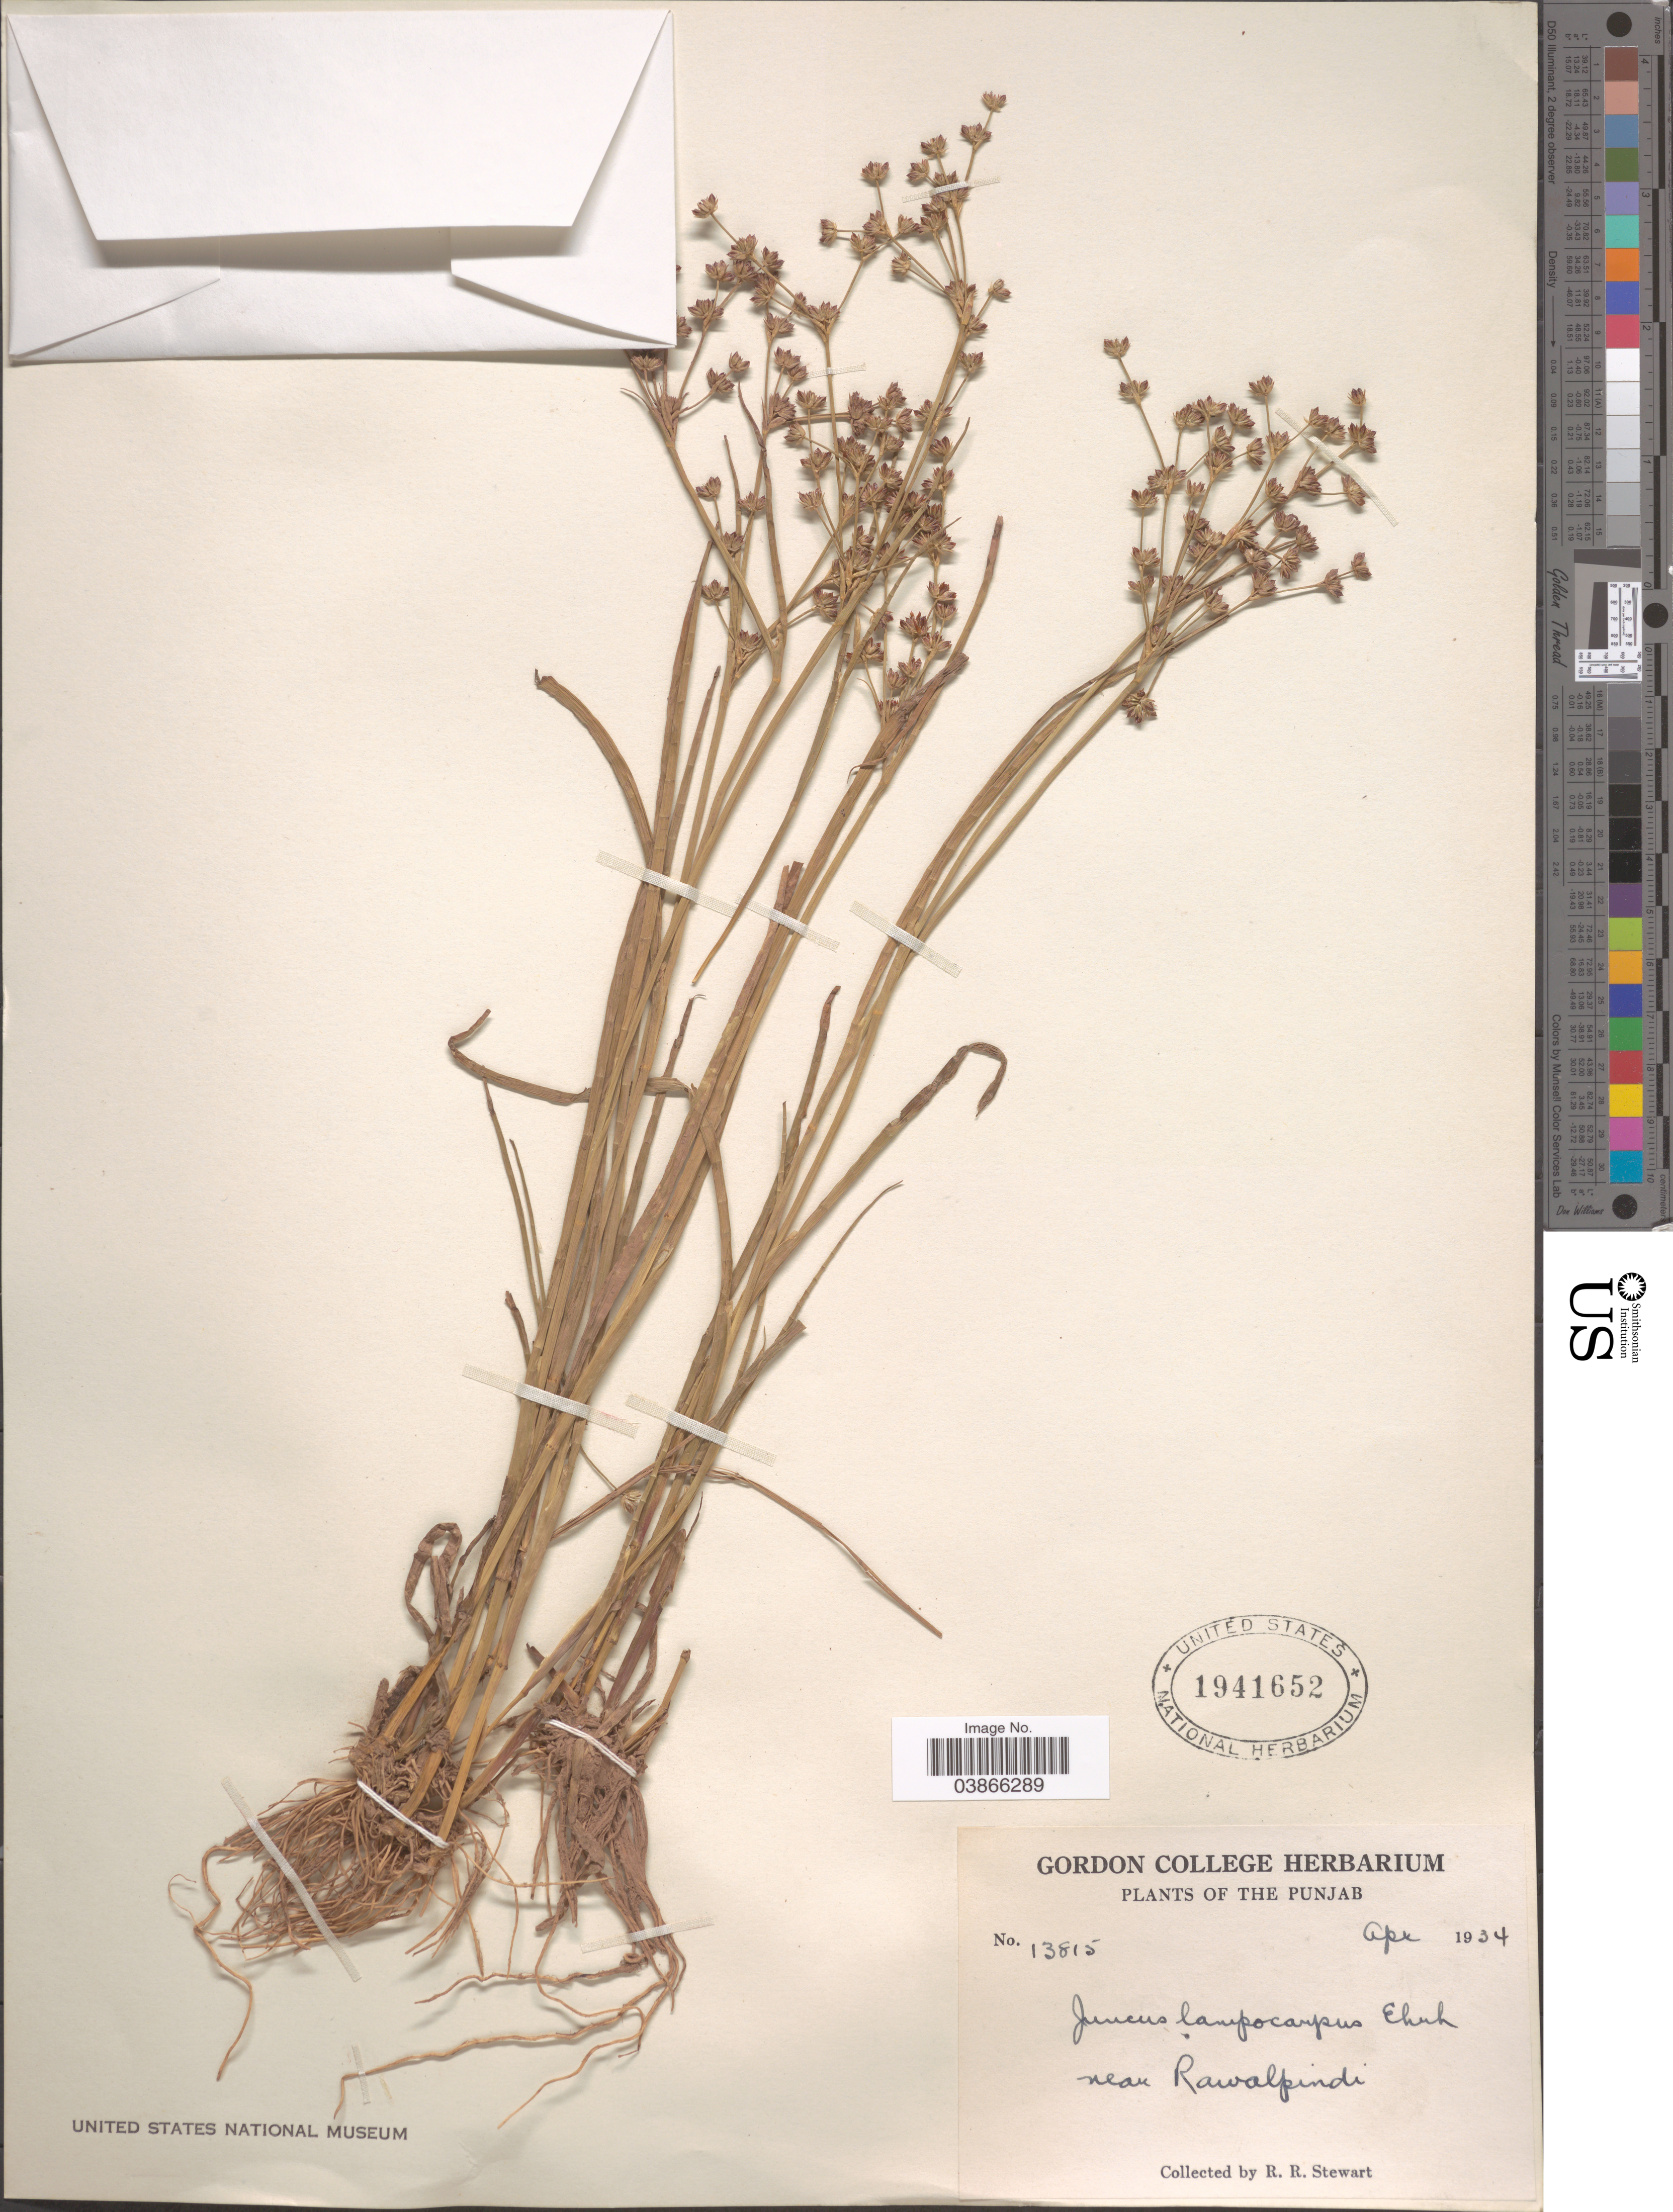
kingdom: Plantae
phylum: Tracheophyta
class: Liliopsida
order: Poales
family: Juncaceae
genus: Juncus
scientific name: Juncus lampocarpus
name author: Ehrh.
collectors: R. Stewart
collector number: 13815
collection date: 1934-04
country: Pakistan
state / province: Punjab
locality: Near Rawalpindi.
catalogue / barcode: US 1941652